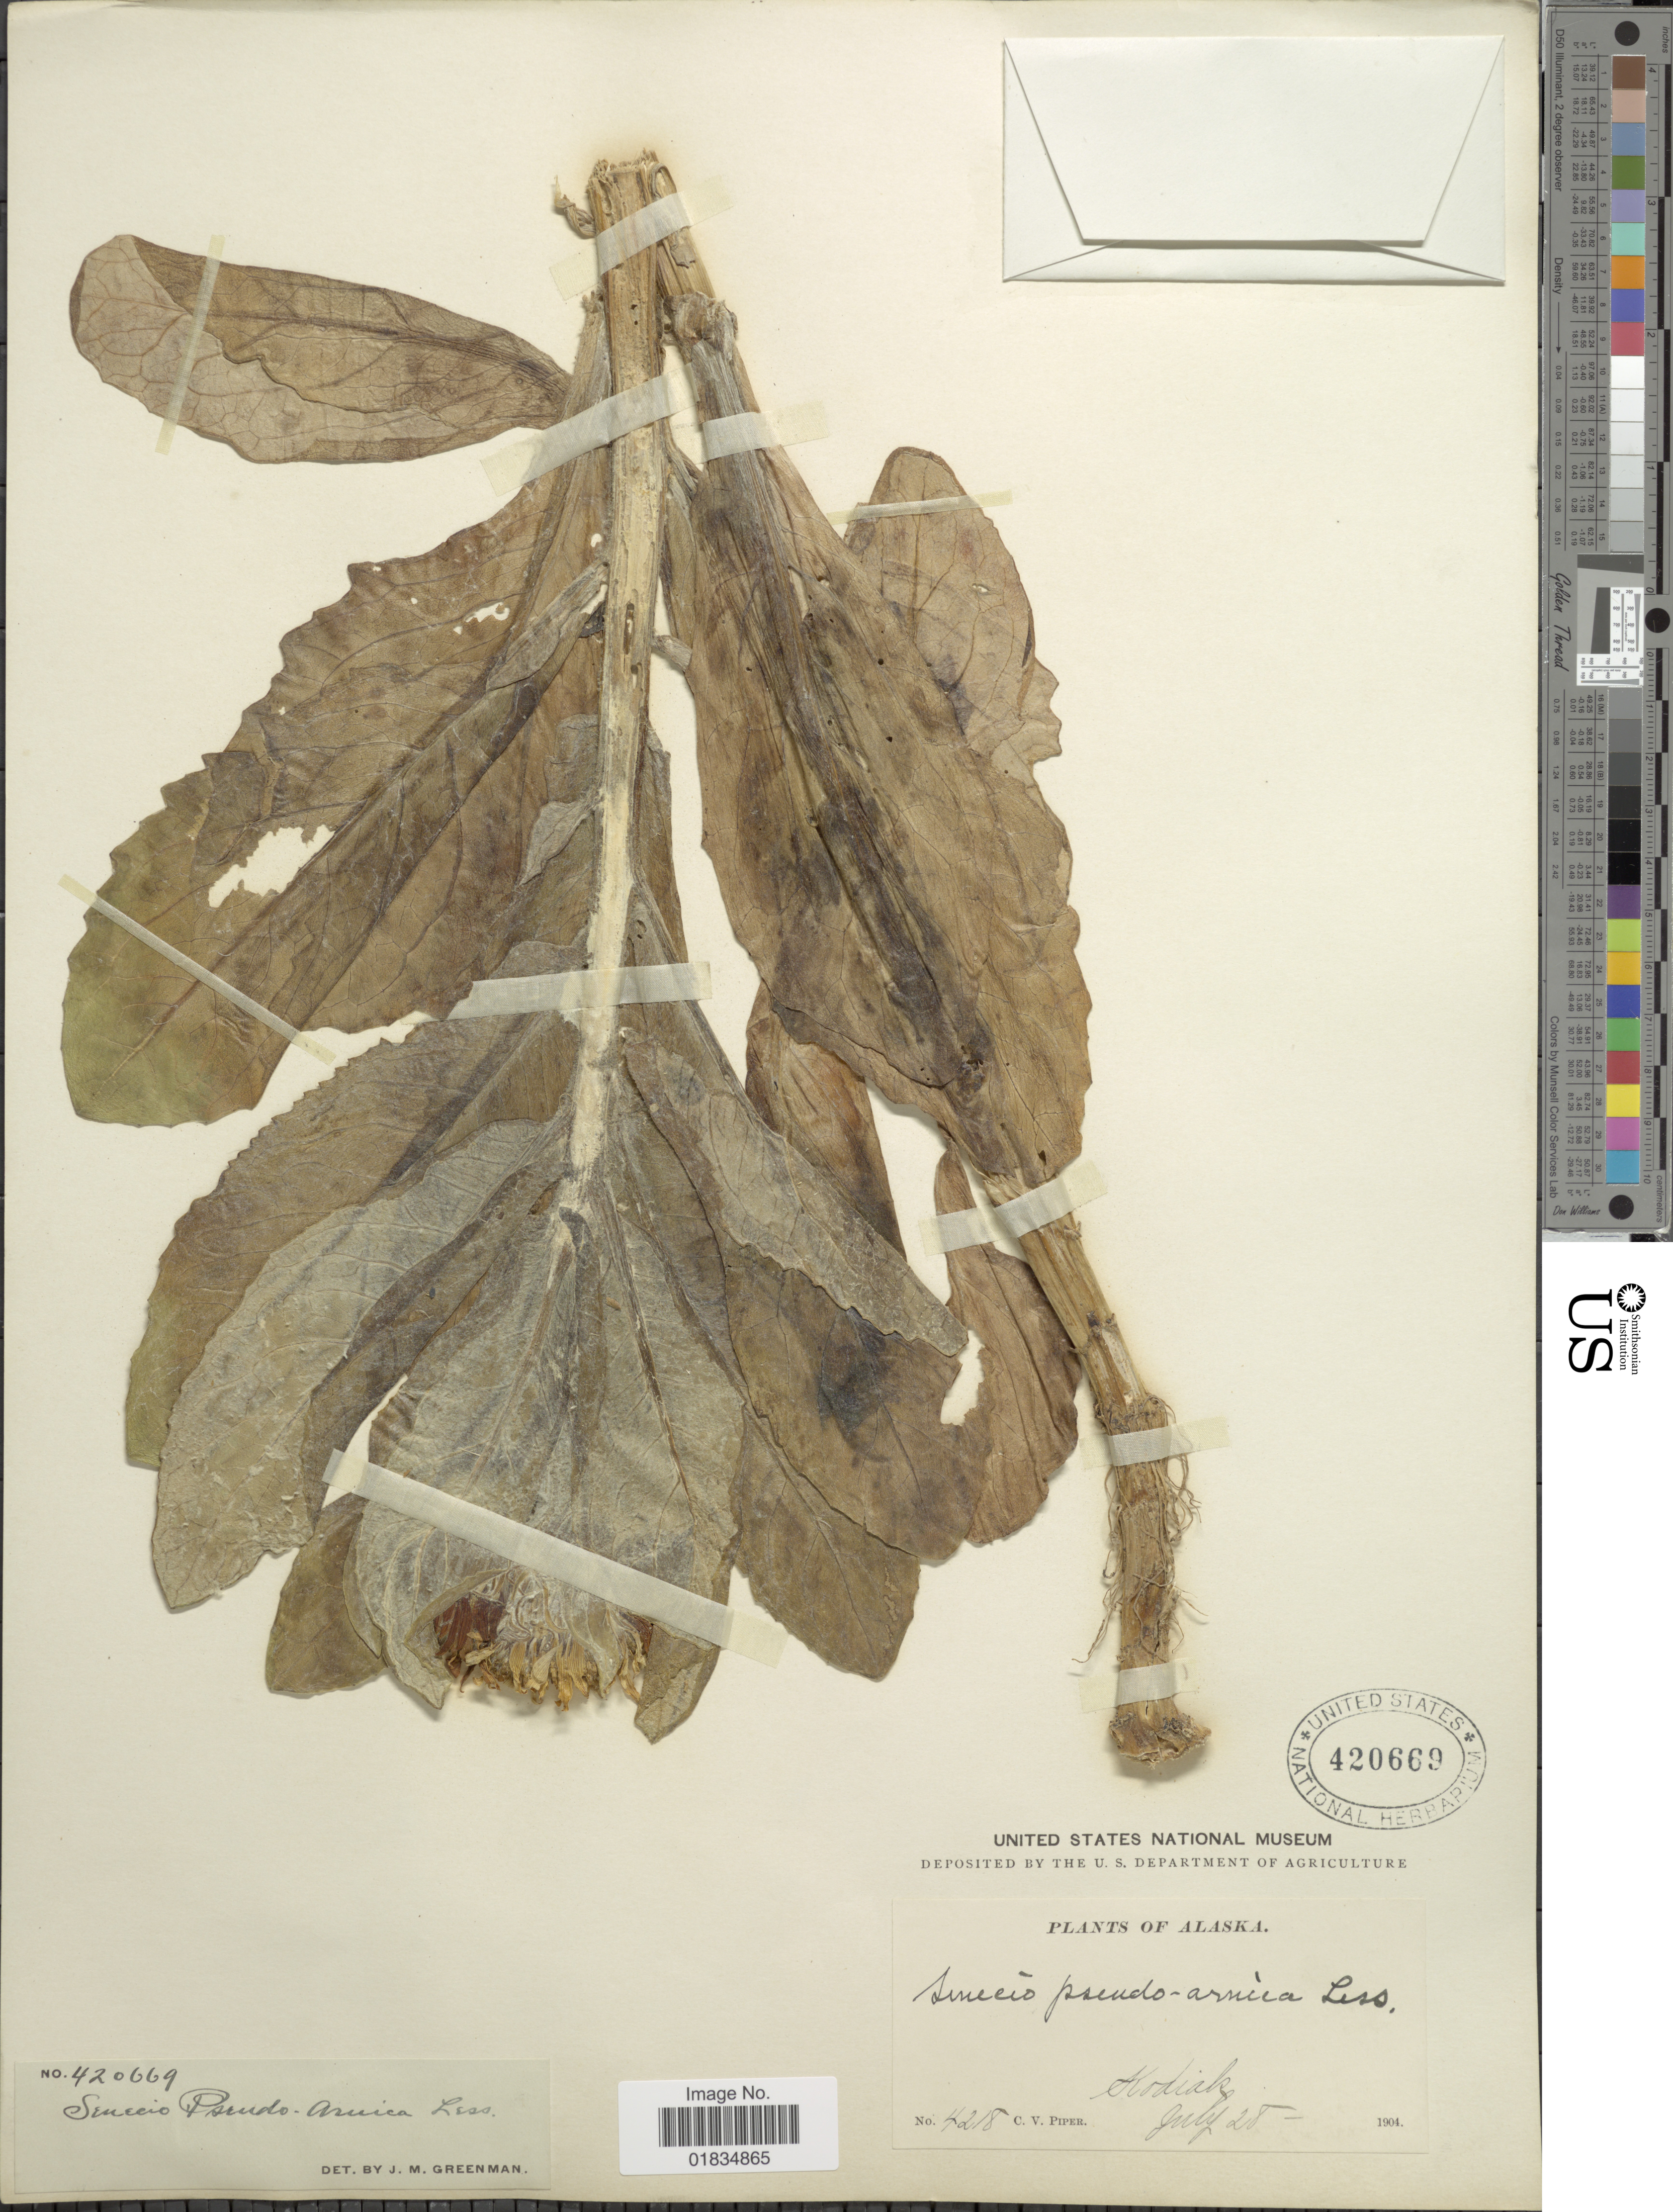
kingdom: Plantae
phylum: Tracheophyta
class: Magnoliopsida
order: Asterales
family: Asteraceae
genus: Senecio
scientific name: Senecio pseudo-elegans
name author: Less.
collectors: C. V. Piper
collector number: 4218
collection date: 1904-07-28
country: United States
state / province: Alaska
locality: Kodiak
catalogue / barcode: US 420669